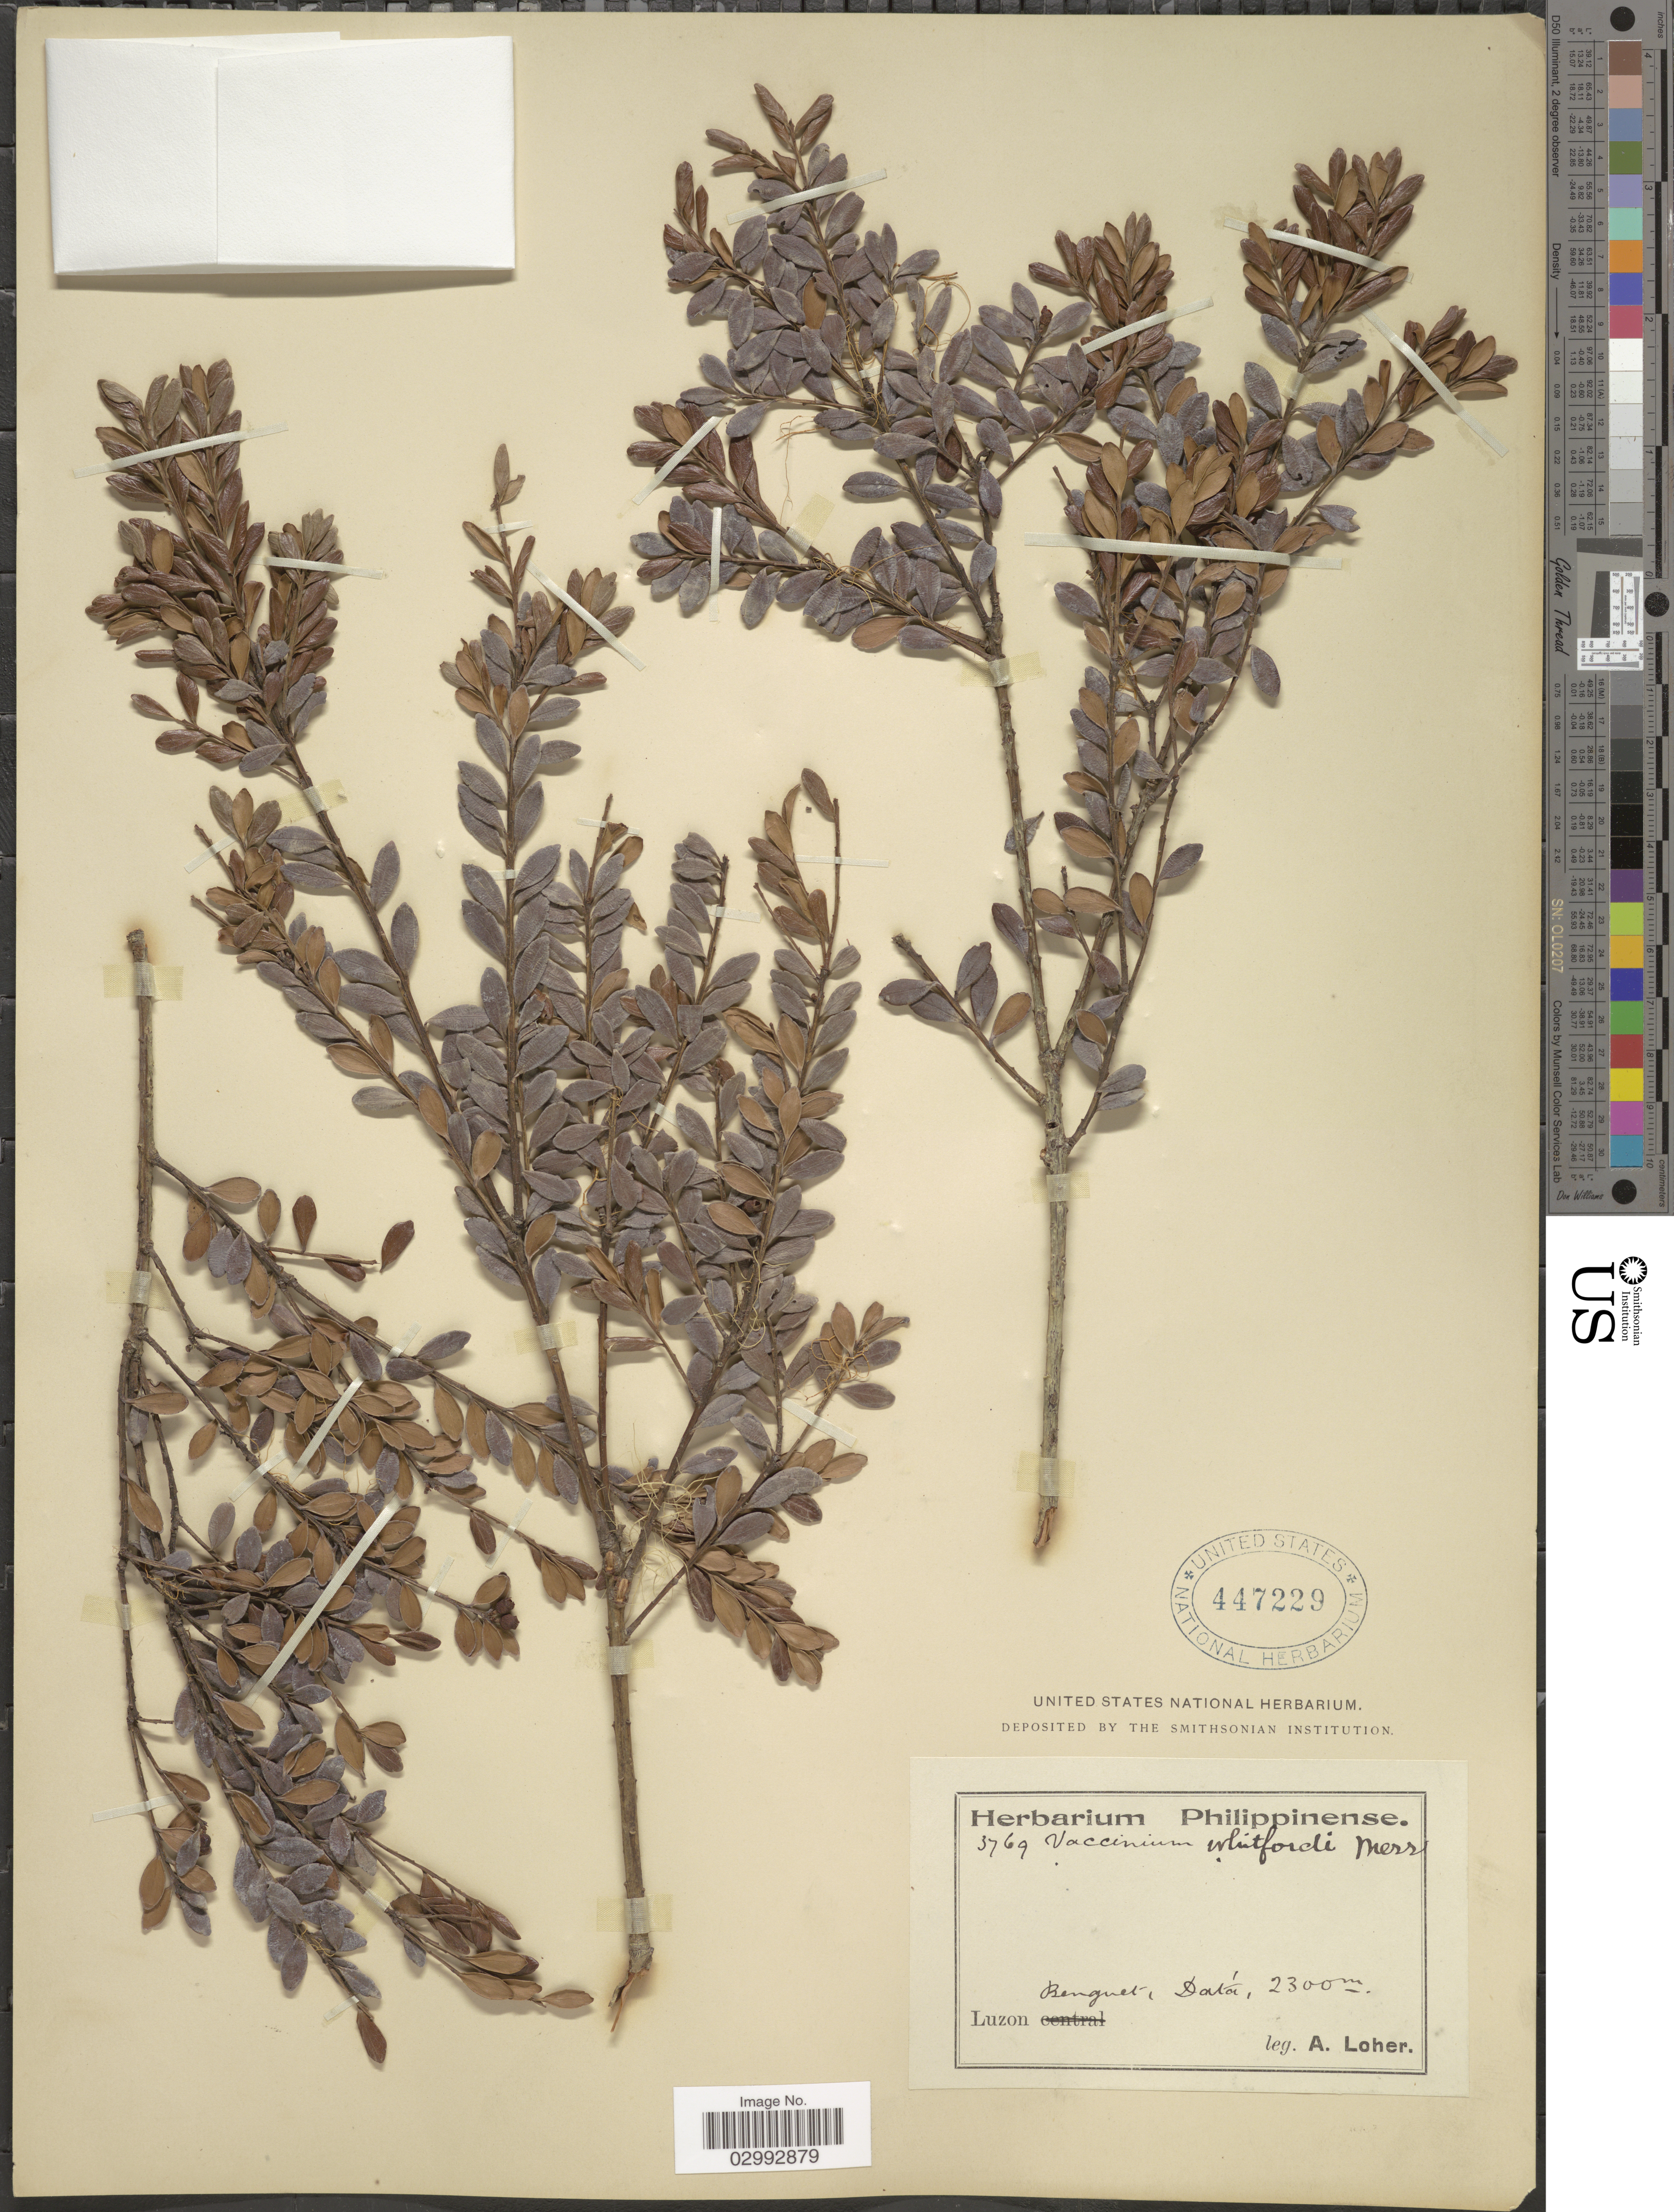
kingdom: Plantae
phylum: Tracheophyta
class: Magnoliopsida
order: Ericales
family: Ericaceae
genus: Vaccinium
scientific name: Vaccinium whitfordii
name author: Merr.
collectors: A. Loher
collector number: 3769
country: Philippines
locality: Luzon, Benguet, Datá.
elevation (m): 2300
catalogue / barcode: US 447229